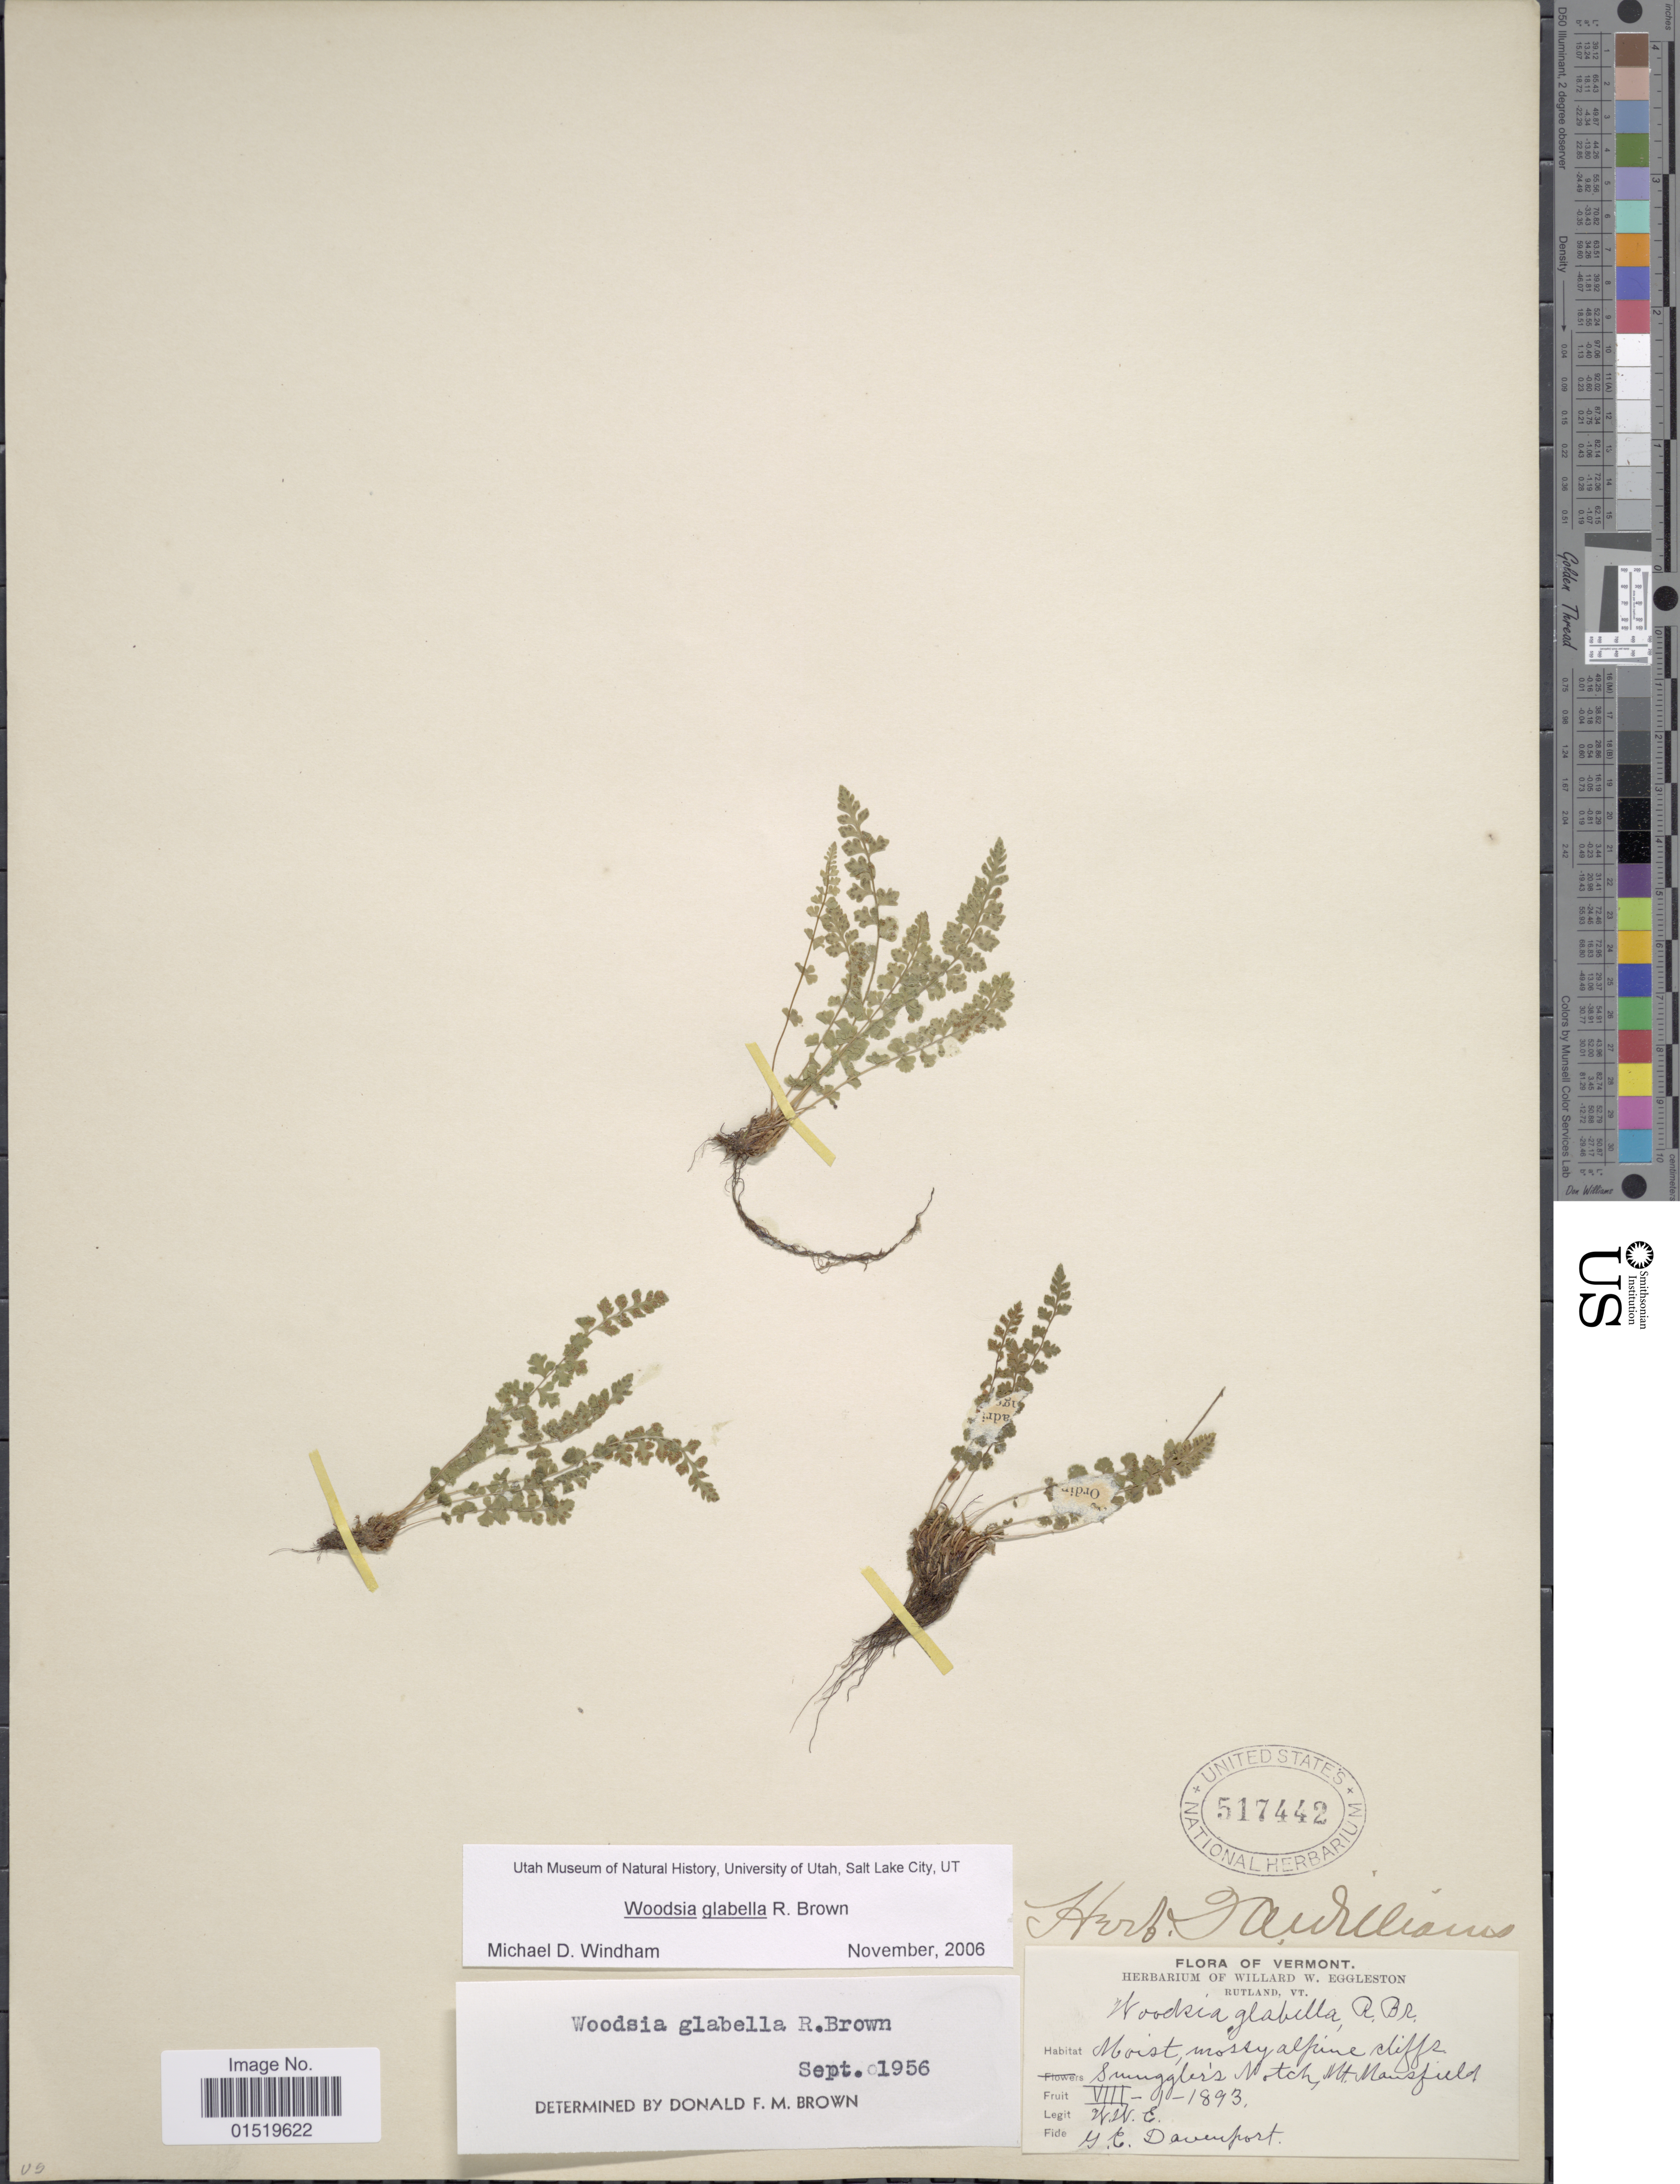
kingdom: Plantae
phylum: Tracheophyta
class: Polypodiopsida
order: Polypodiales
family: Woodsiaceae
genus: Woodsia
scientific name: Woodsia glabella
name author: R. Br.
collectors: W. W. Eggleston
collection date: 1893-08-01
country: United States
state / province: Vermont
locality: Smugglers Notch, Mt Mansfield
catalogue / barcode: US 517442